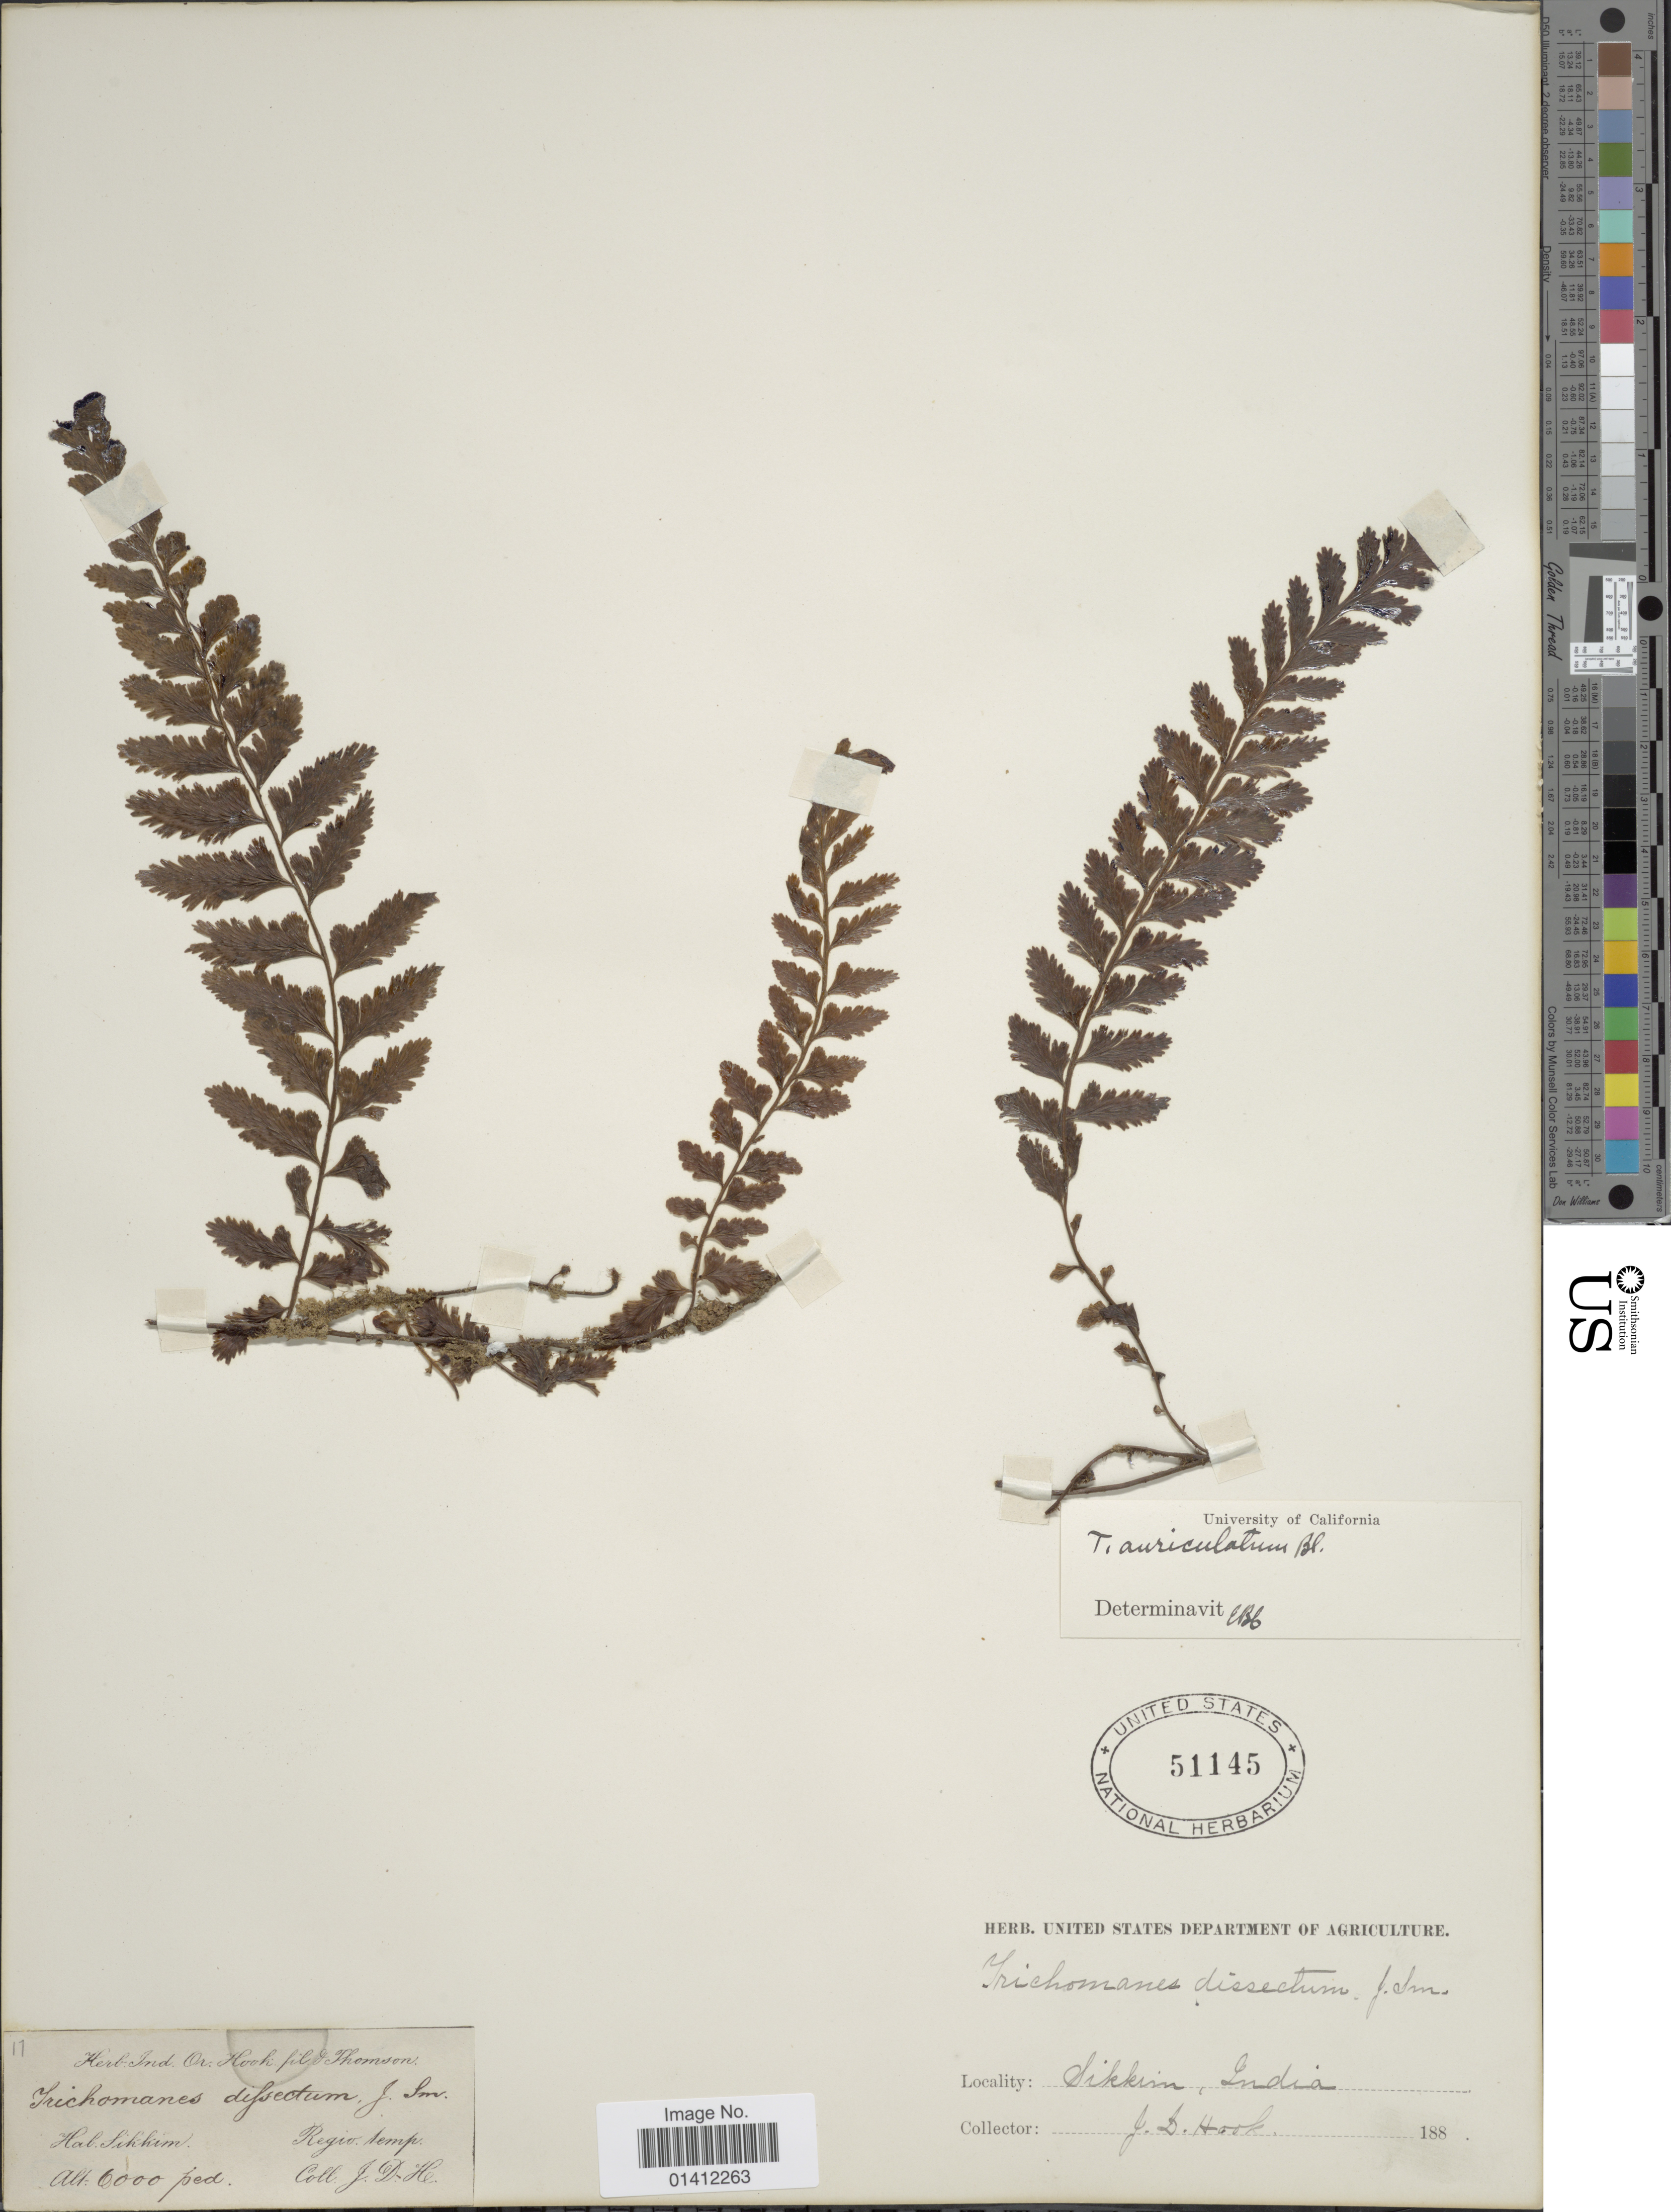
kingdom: Plantae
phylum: Tracheophyta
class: Polypodiopsida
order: Hymenophyllales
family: Hymenophyllaceae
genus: Vandenboschia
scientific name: Vandenboschia auriculata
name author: (Blume) Copel.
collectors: J. D. Hooker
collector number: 188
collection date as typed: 188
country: India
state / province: Sikkim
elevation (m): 1829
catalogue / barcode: US 51145